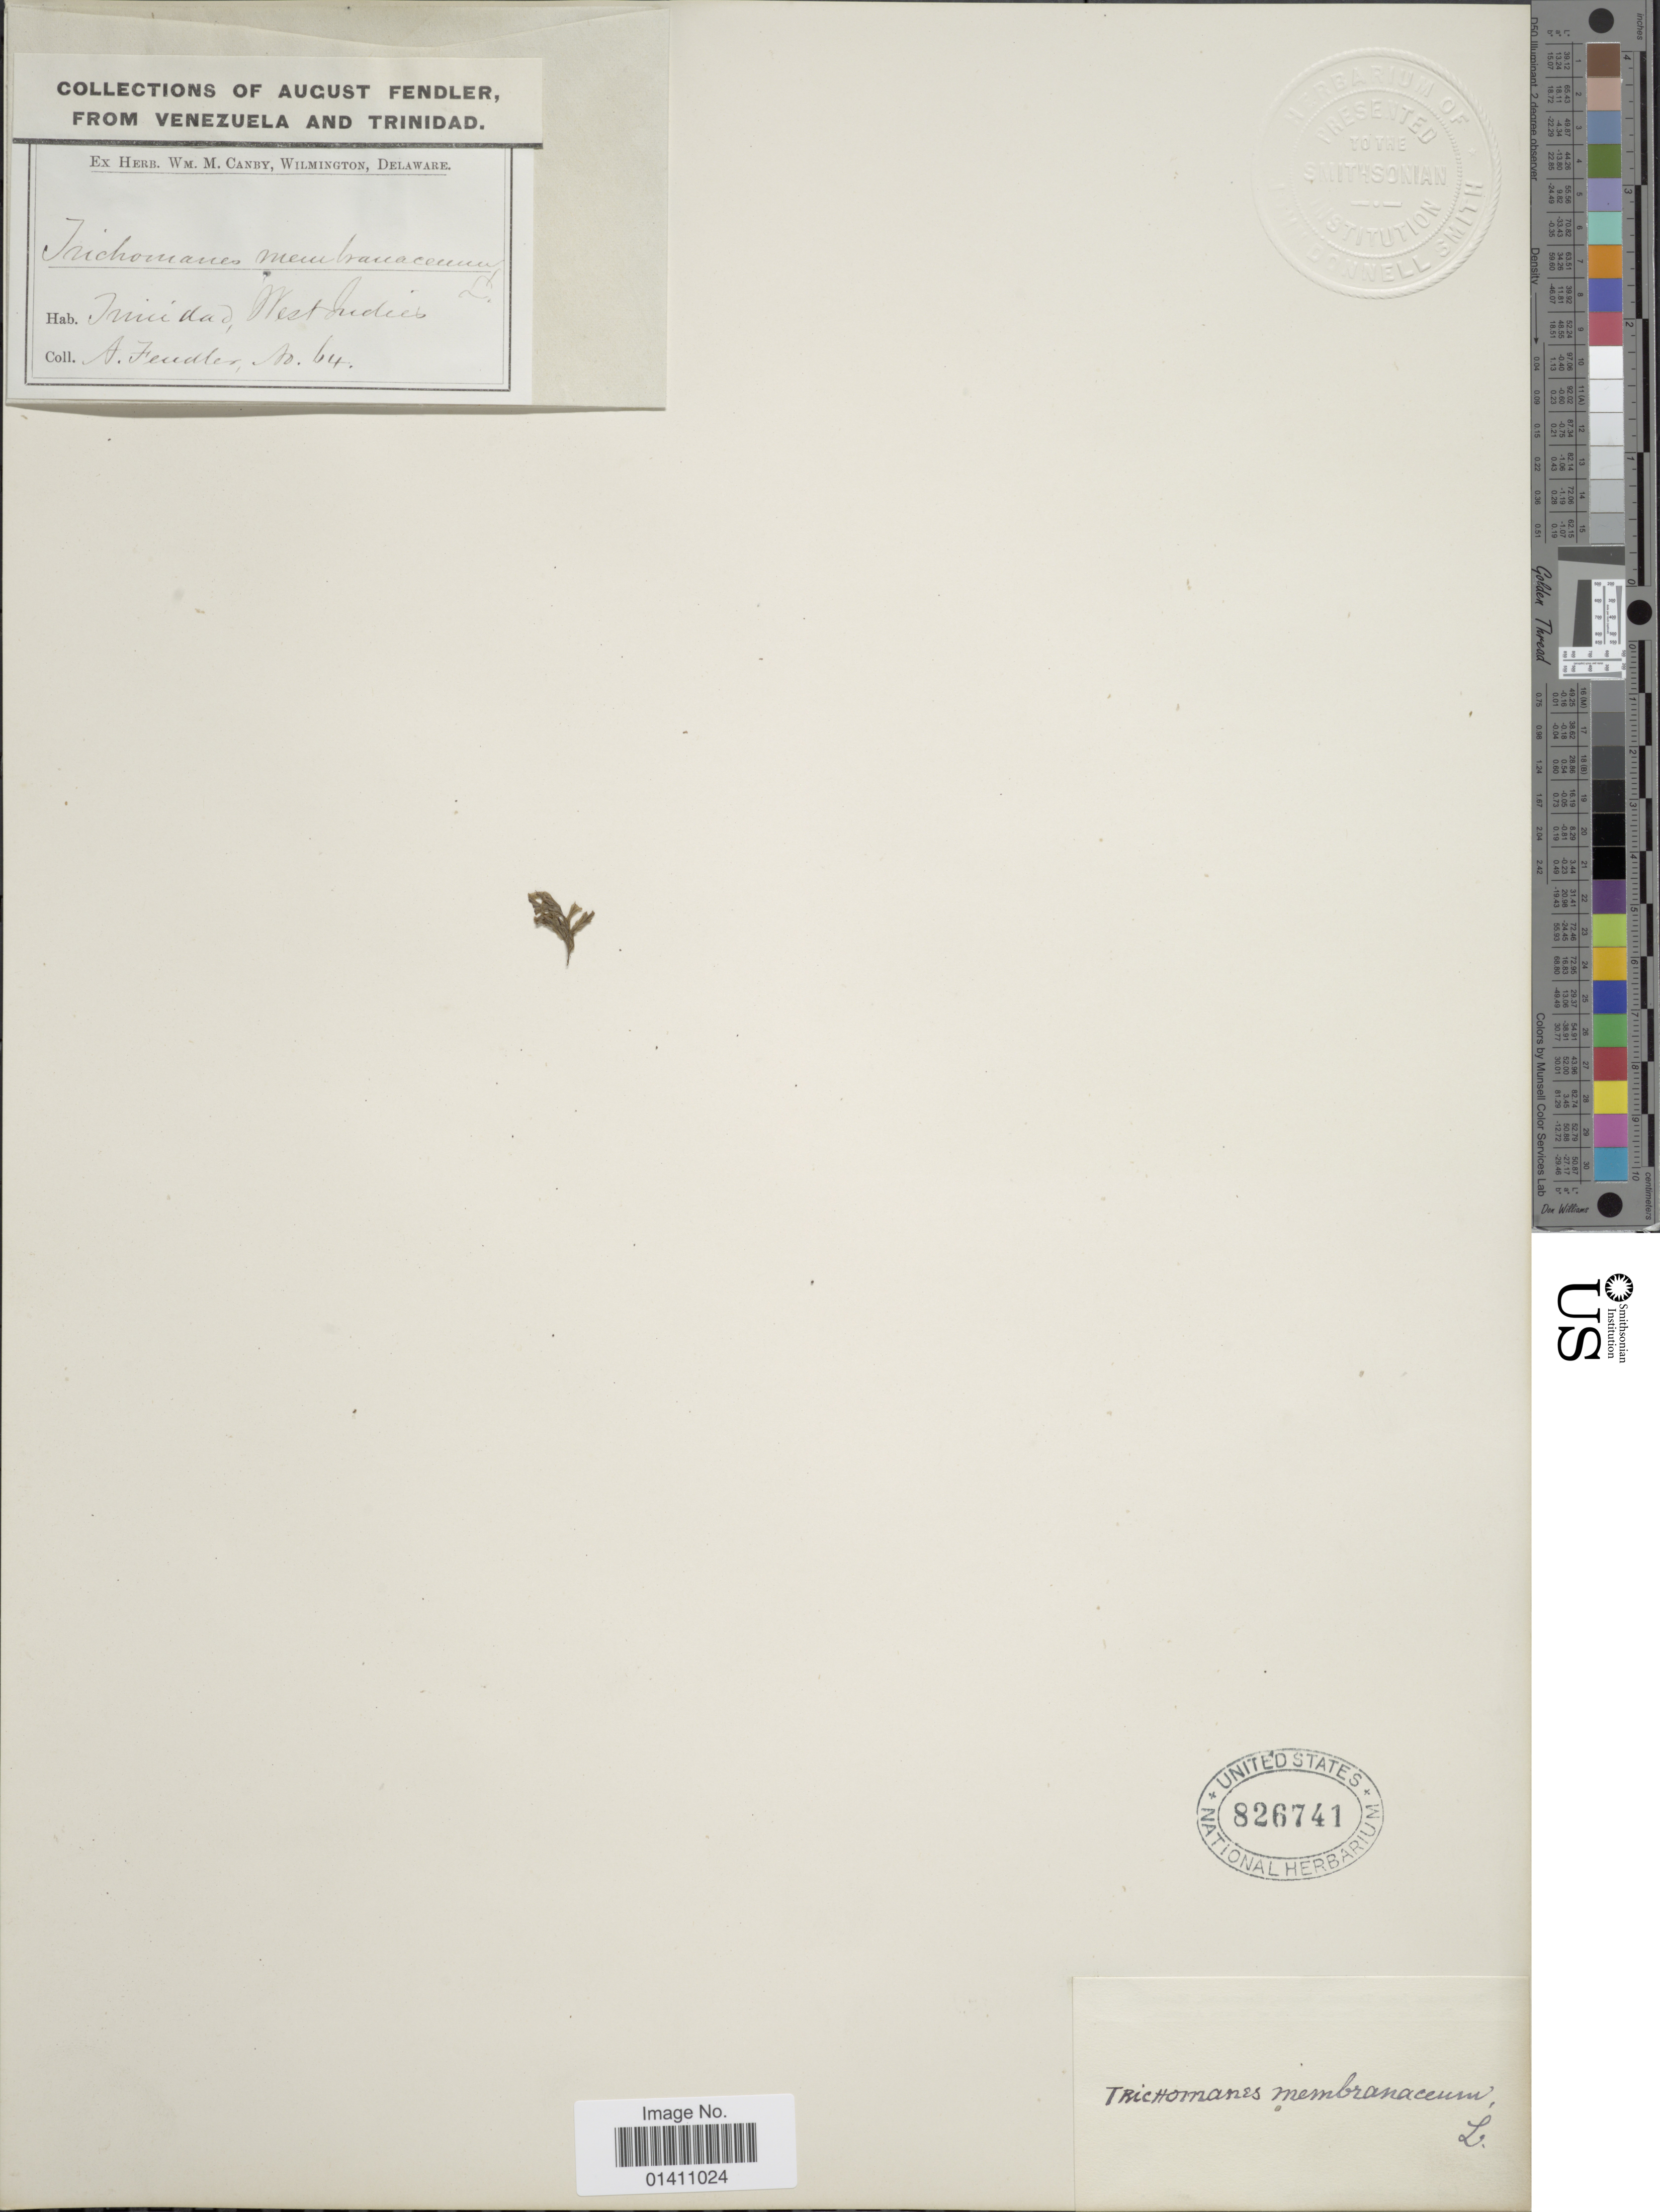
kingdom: Plantae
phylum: Tracheophyta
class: Polypodiopsida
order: Hymenophyllales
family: Hymenophyllaceae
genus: Didymoglossum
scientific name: Didymoglossum membranaceum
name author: (L.) Vareschi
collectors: A. Fendler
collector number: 64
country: Trinidad and Tobago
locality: Trinidad, West Indies.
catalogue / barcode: US 826741